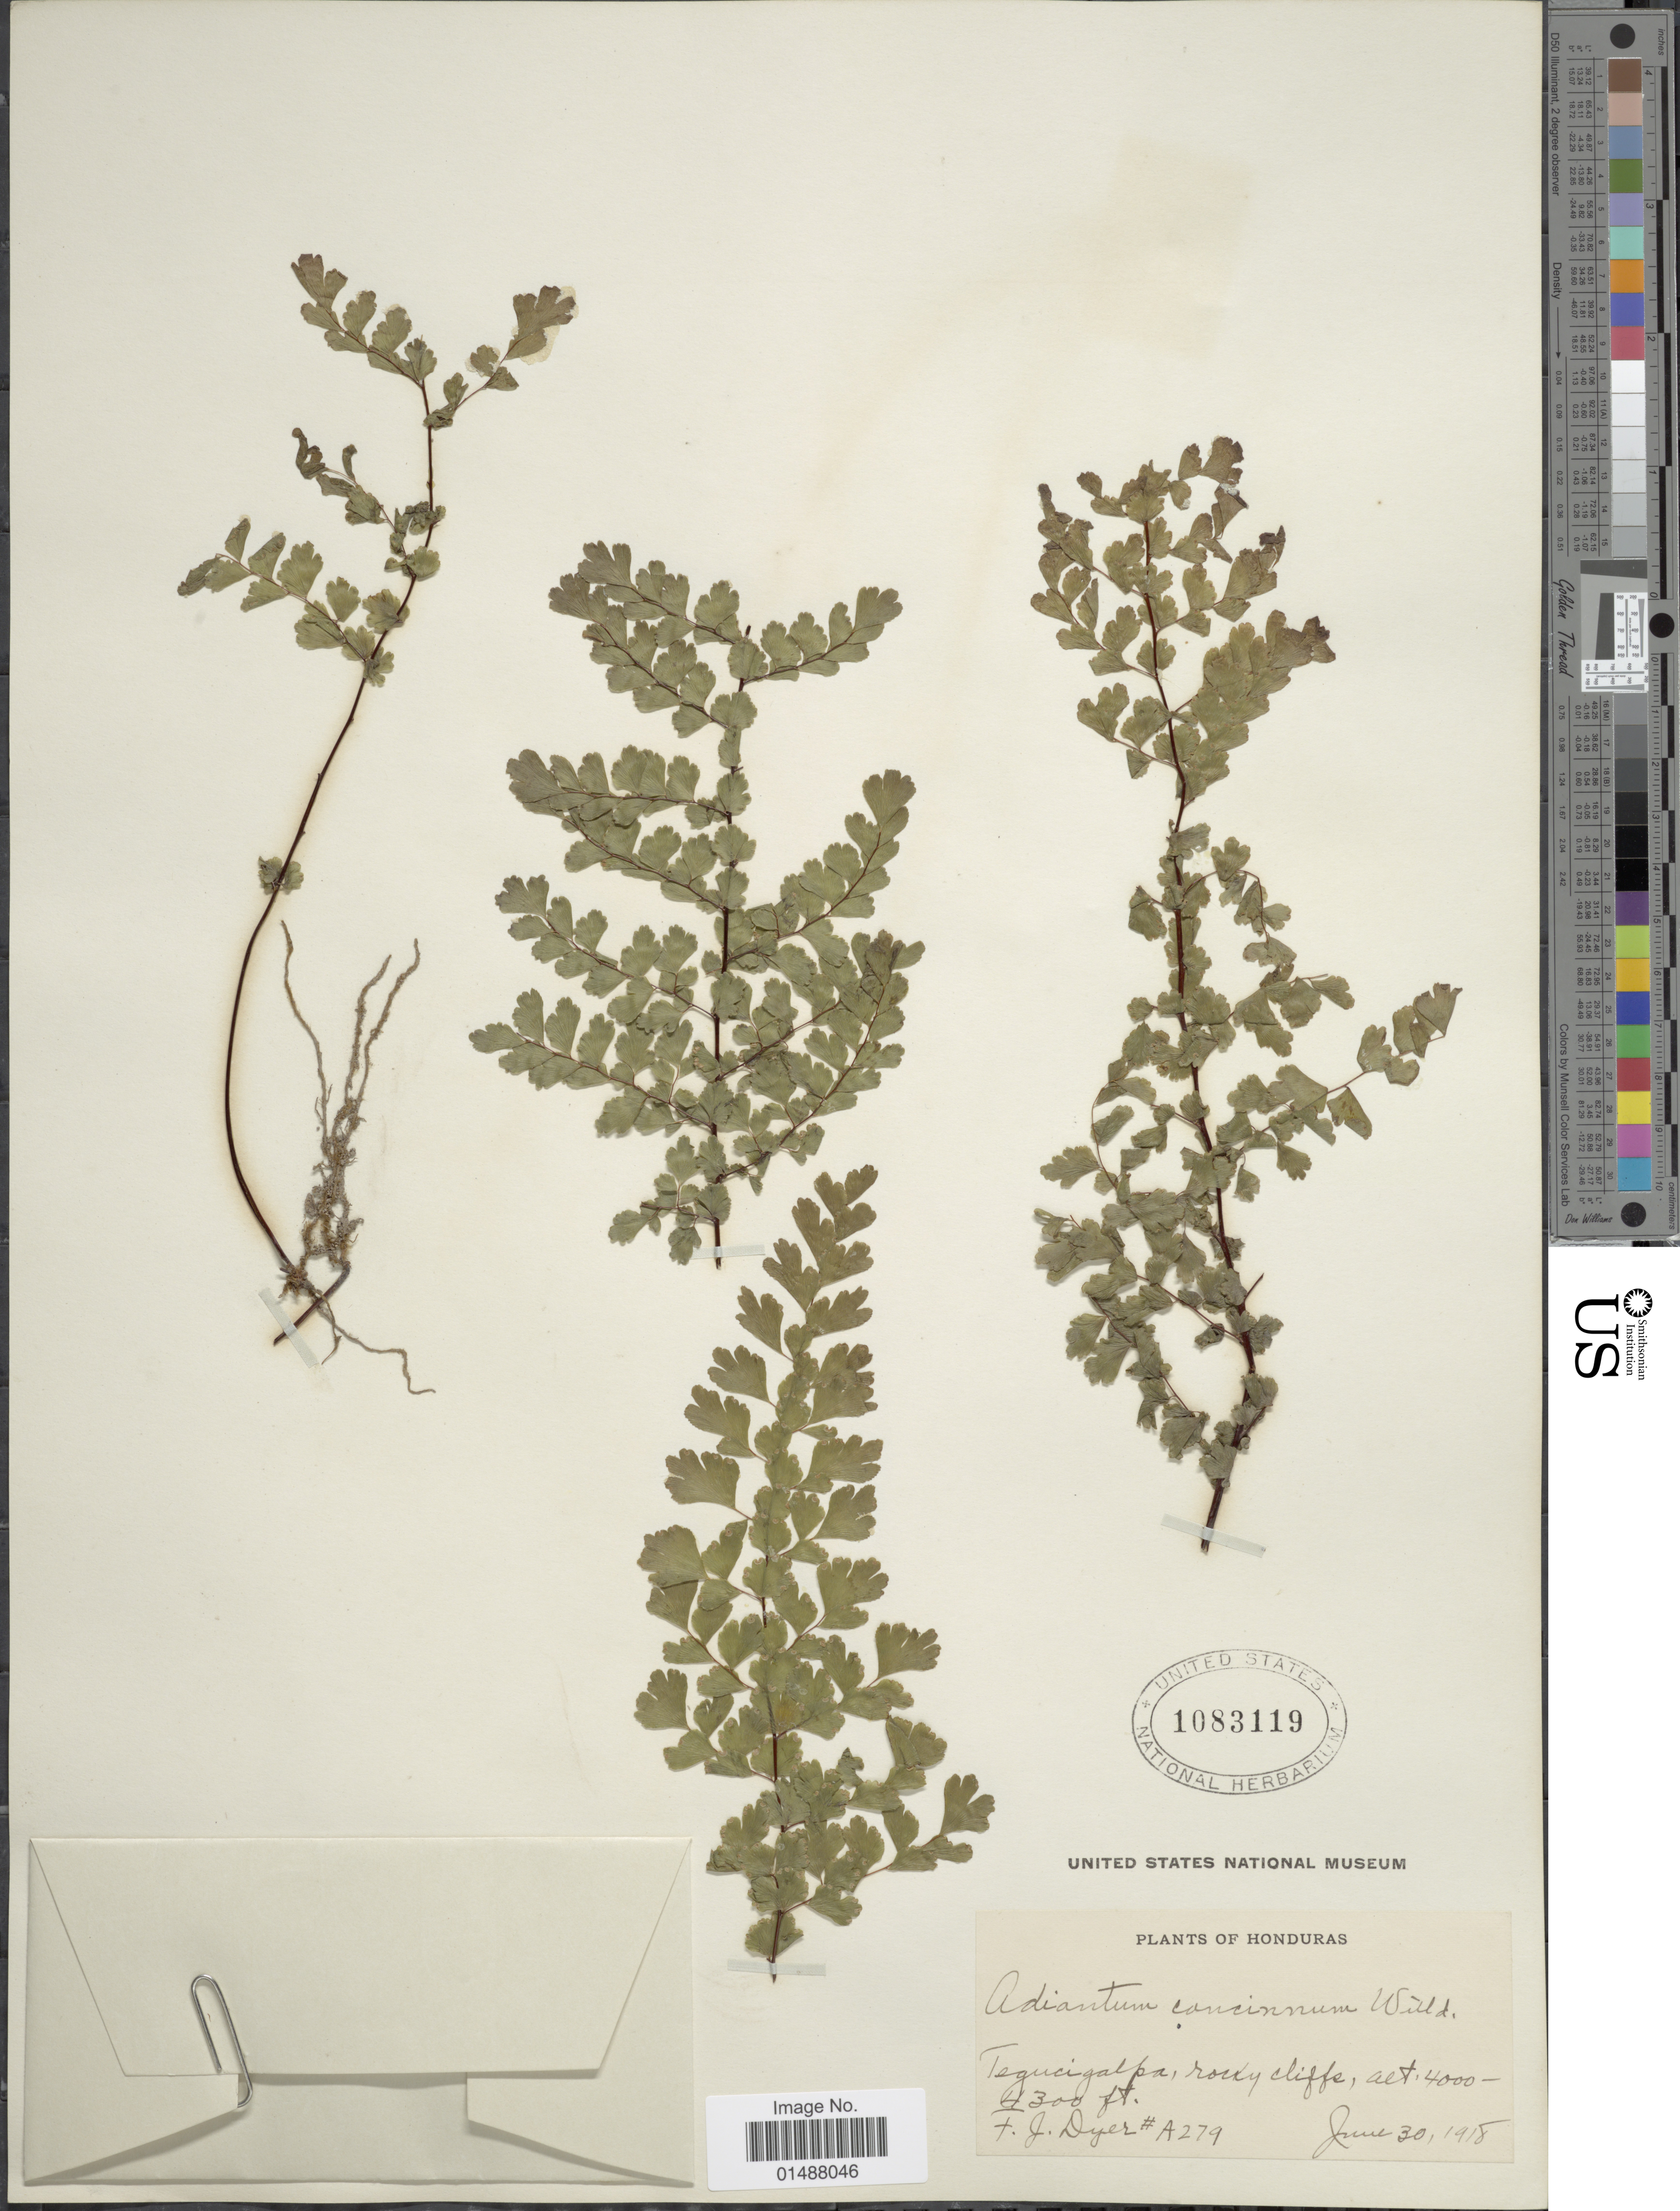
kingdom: Plantae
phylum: Tracheophyta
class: Polypodiopsida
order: Polypodiales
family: Pteridaceae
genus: Adiantum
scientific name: Adiantum concinnum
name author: Humb. & Bonpl. ex Willd.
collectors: F. J. Dyer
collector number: A279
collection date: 1918-06-30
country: Belize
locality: Tegucigalpa, rocky cliffs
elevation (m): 1219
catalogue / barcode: US 1083119